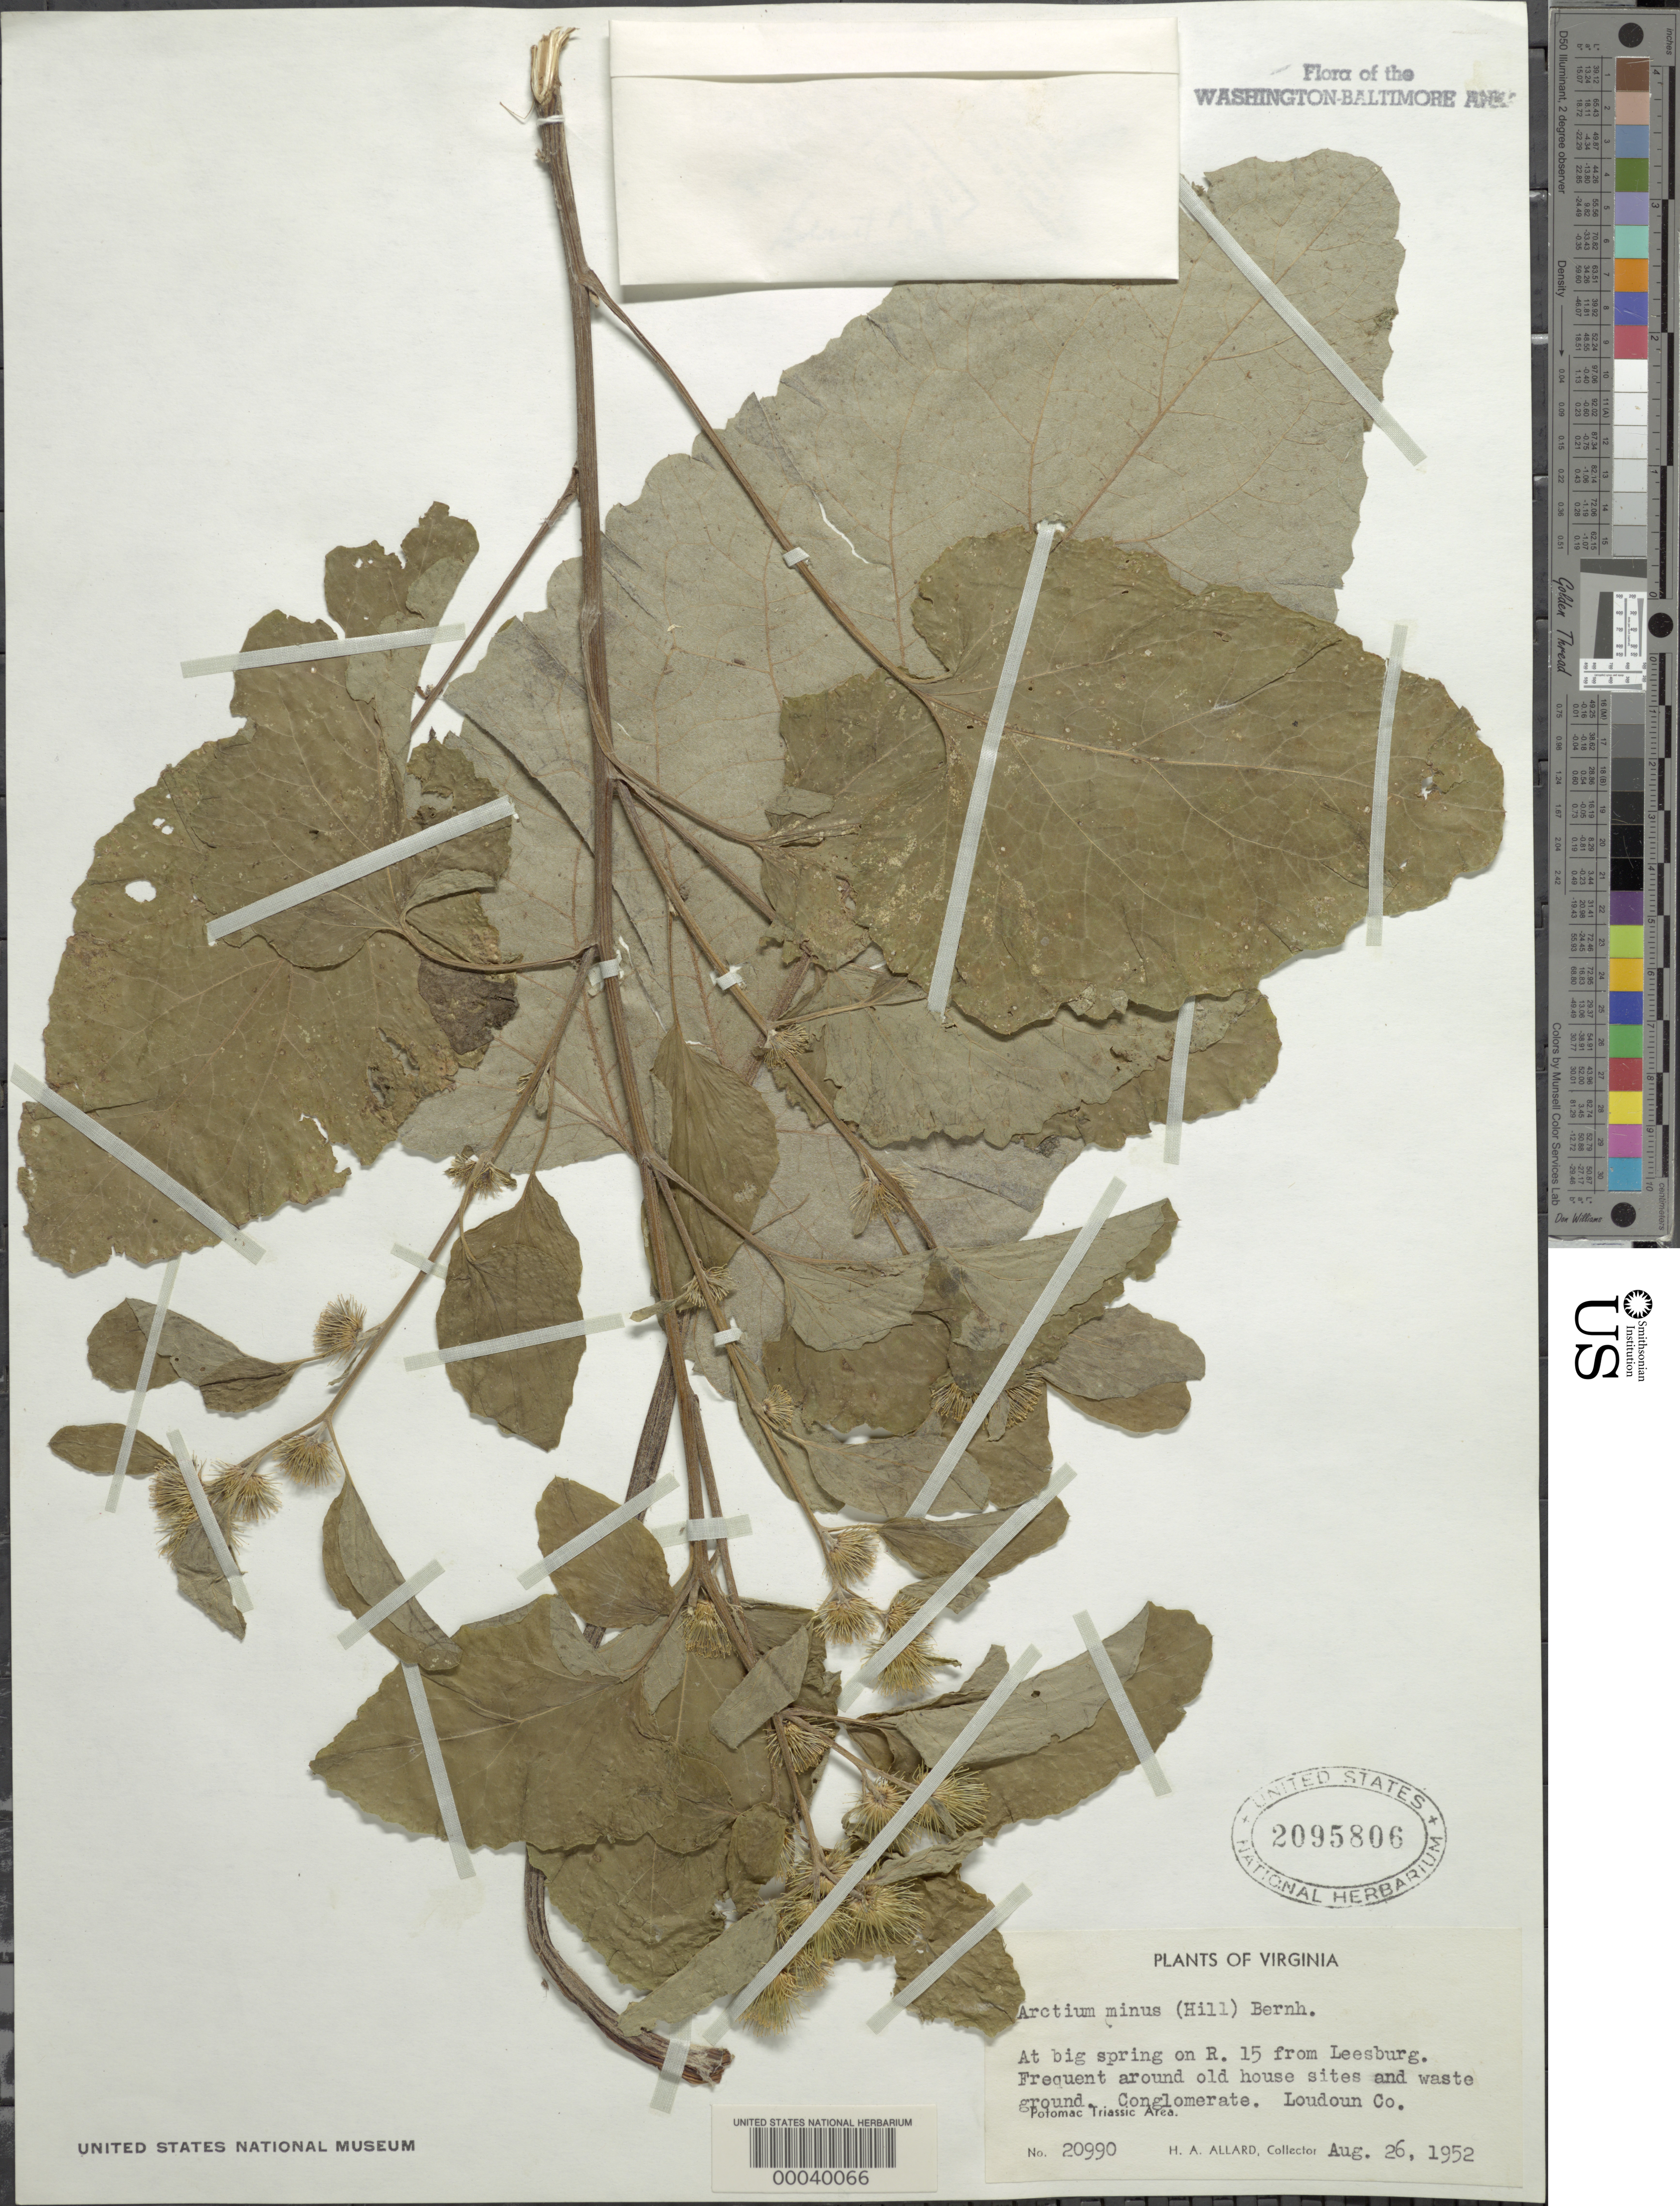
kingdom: Plantae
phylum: Tracheophyta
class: Magnoliopsida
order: Asterales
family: Asteraceae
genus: Arctium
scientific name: Arctium minus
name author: (Hill) Bernh.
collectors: H. A. Allard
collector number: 20990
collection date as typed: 26 Aug 1952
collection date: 1952-08-26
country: United States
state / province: Virginia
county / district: Loudoun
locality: Spring on Rt. 15 near Leesburg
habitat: Waste ground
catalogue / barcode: US 2095806